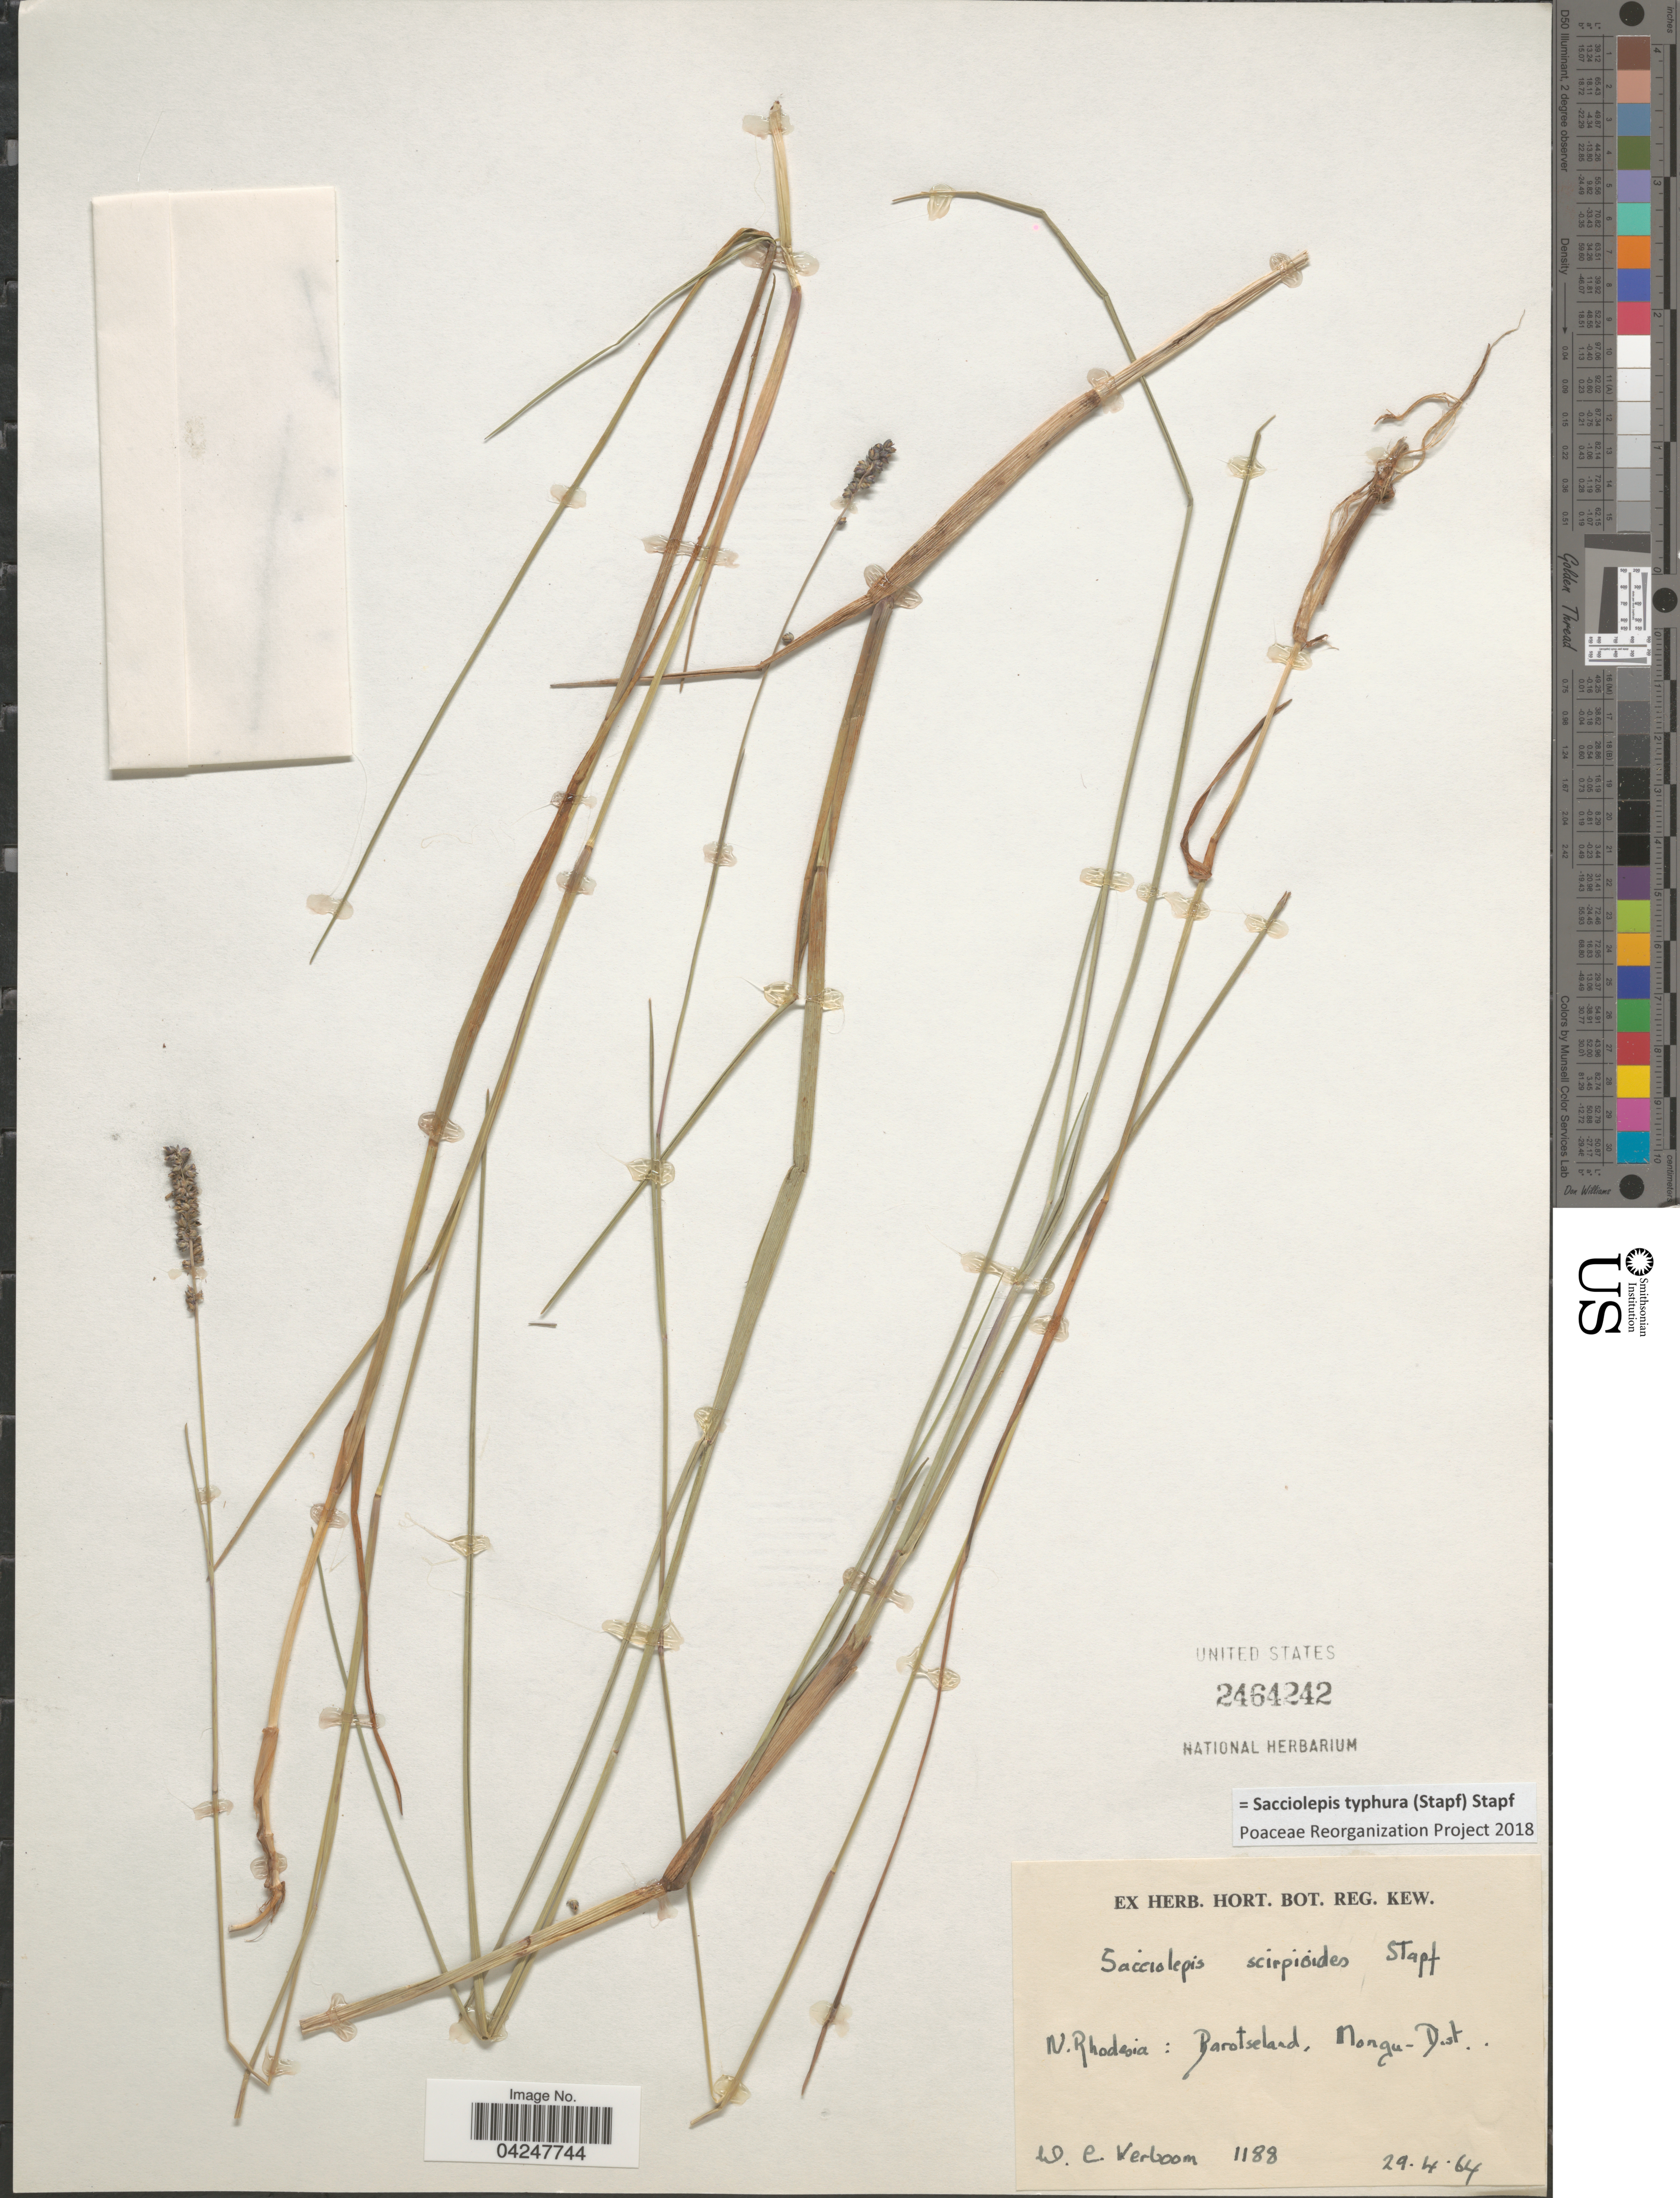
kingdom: Plantae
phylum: Tracheophyta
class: Liliopsida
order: Poales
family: Poaceae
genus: Sacciolepis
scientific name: Sacciolepis typhura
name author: (Stapf) Stapf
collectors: W. Verboom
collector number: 1188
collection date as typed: Transcribed d/m/y: 29/4/64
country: Zambia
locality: N. Rhodesia: Barotseland, Nongu-Dist.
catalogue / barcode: US 2464242